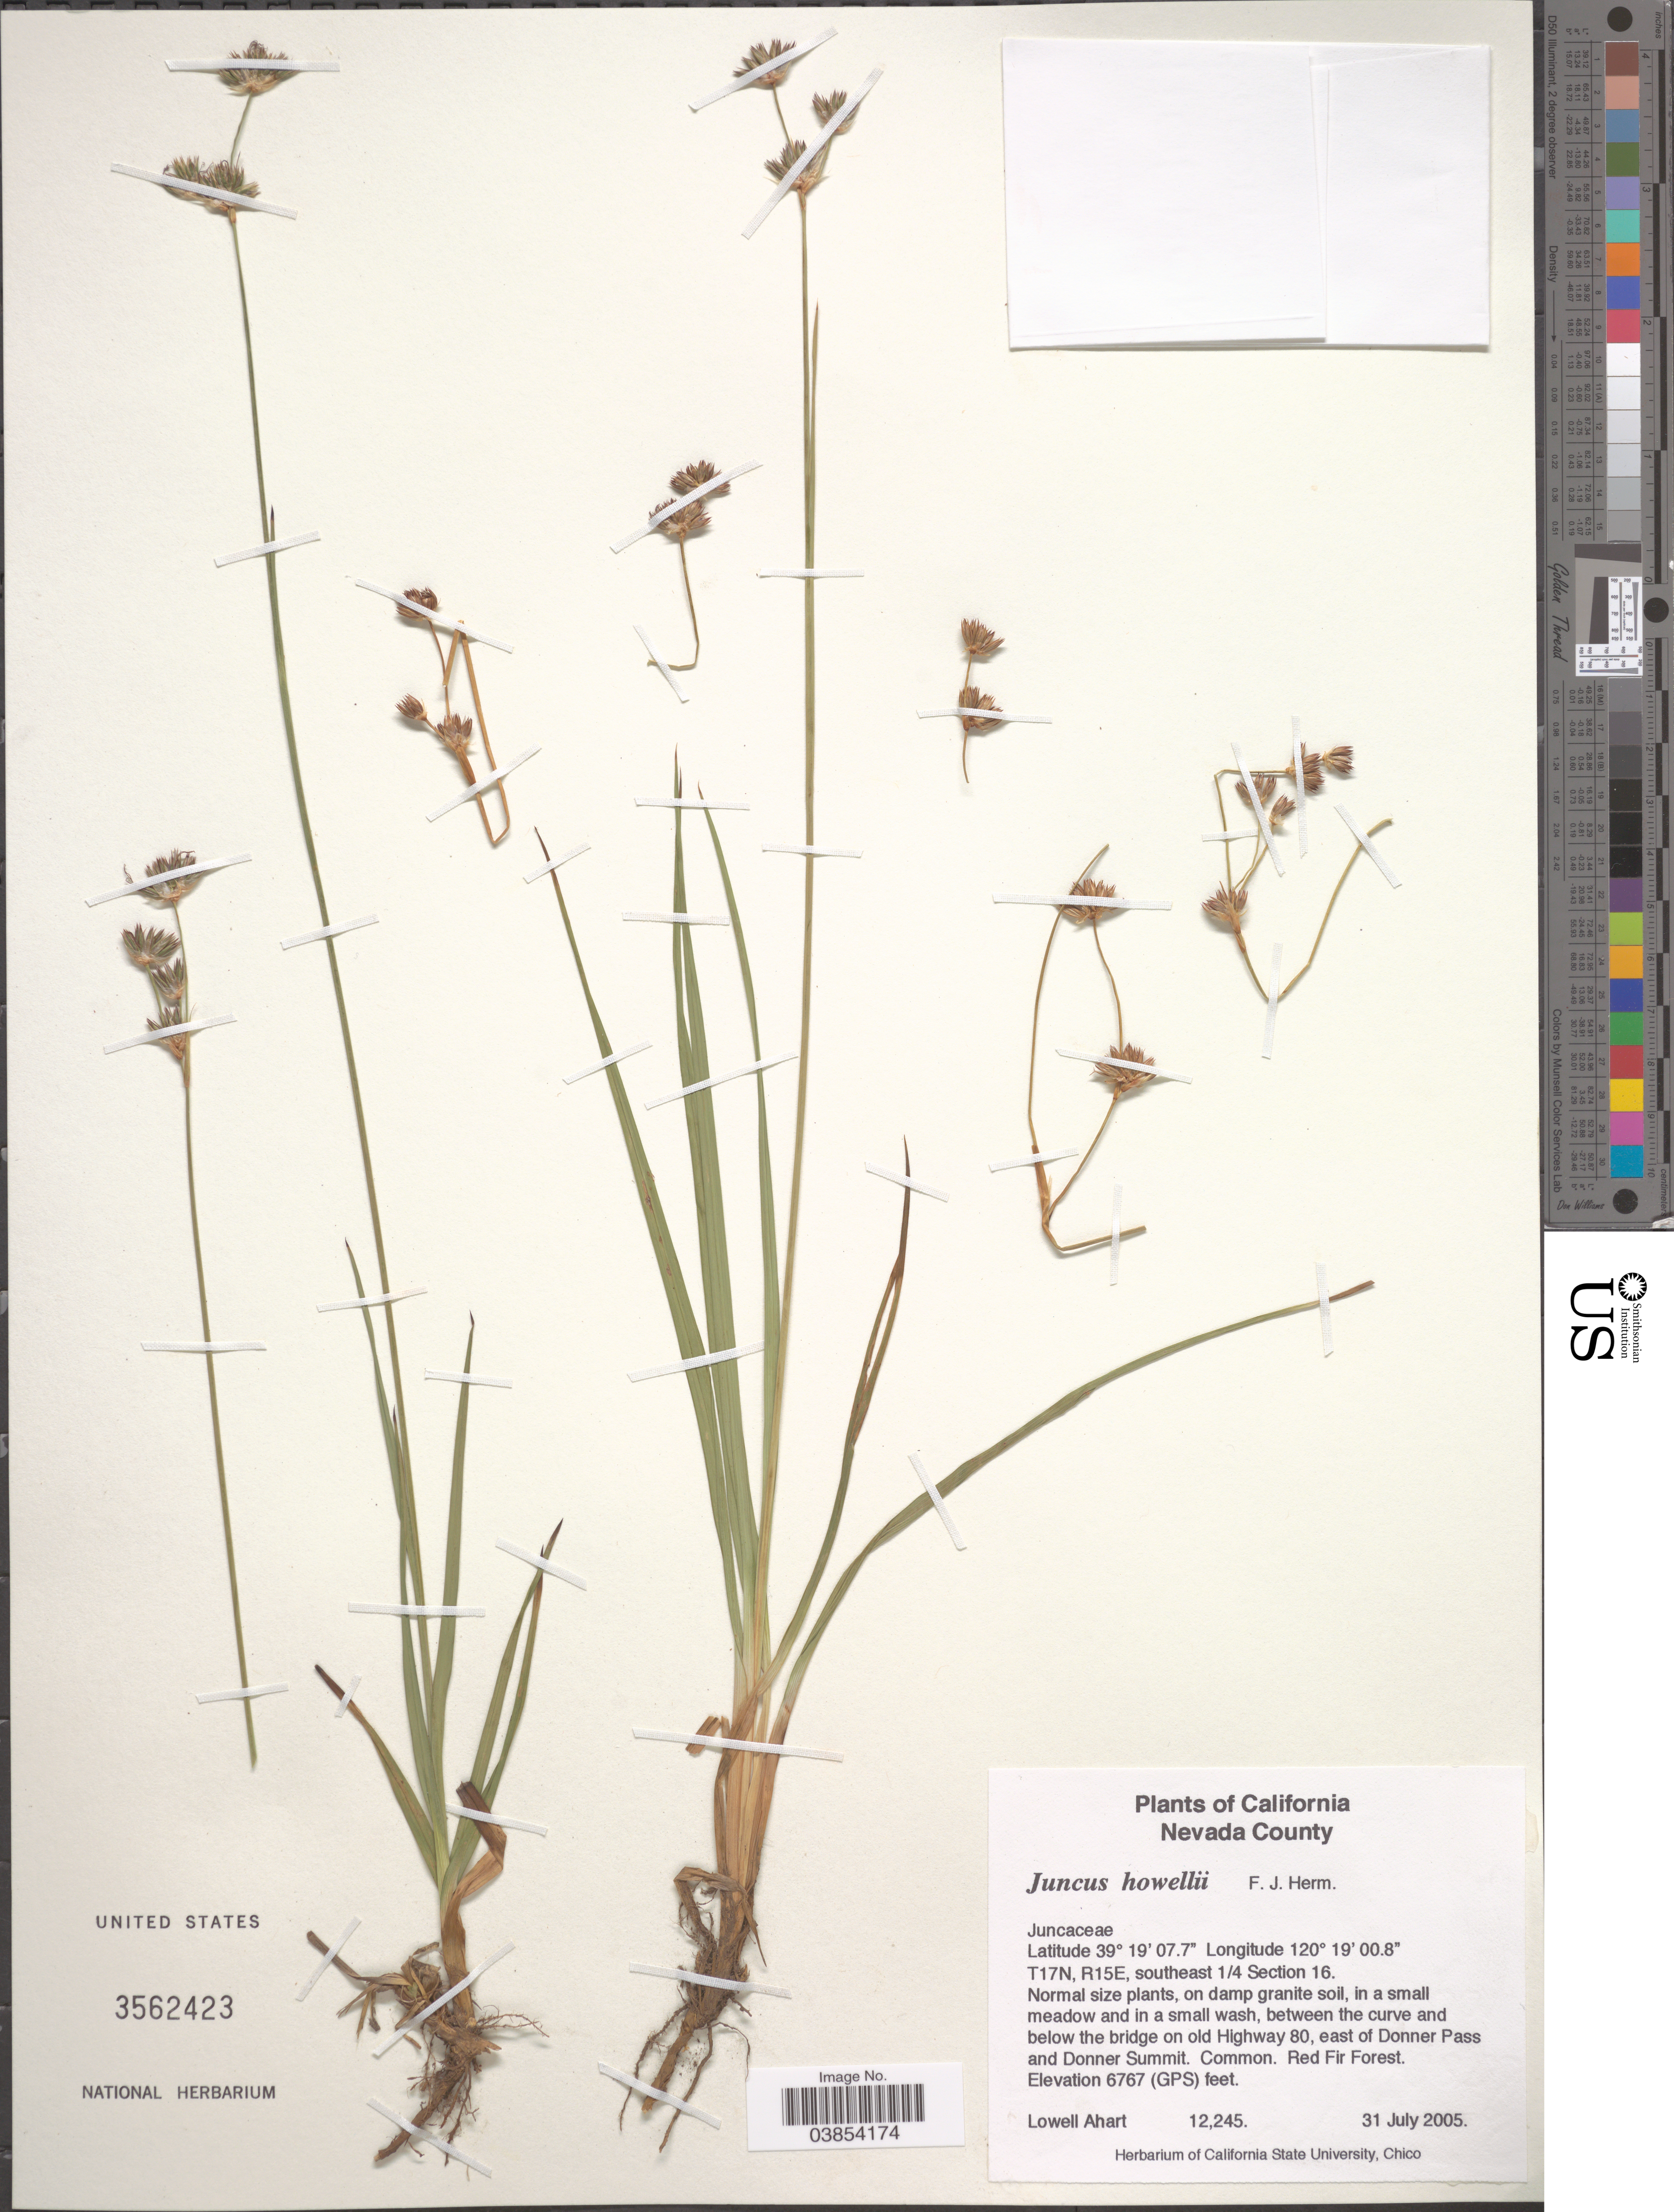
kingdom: Plantae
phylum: Tracheophyta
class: Liliopsida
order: Poales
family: Juncaceae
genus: Juncus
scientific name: Juncus howellii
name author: F.J. Herm.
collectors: L. Ahart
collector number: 12245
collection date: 2005-07-31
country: United States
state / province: California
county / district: Nevada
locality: Nevada County. T17N, R15E, southeast ¼ Section 16. Between the curve and below the bridge on old Highway 80, east of Donner Pass and Donner Summit. Red Fir Forest.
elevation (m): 2063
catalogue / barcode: US 3562423